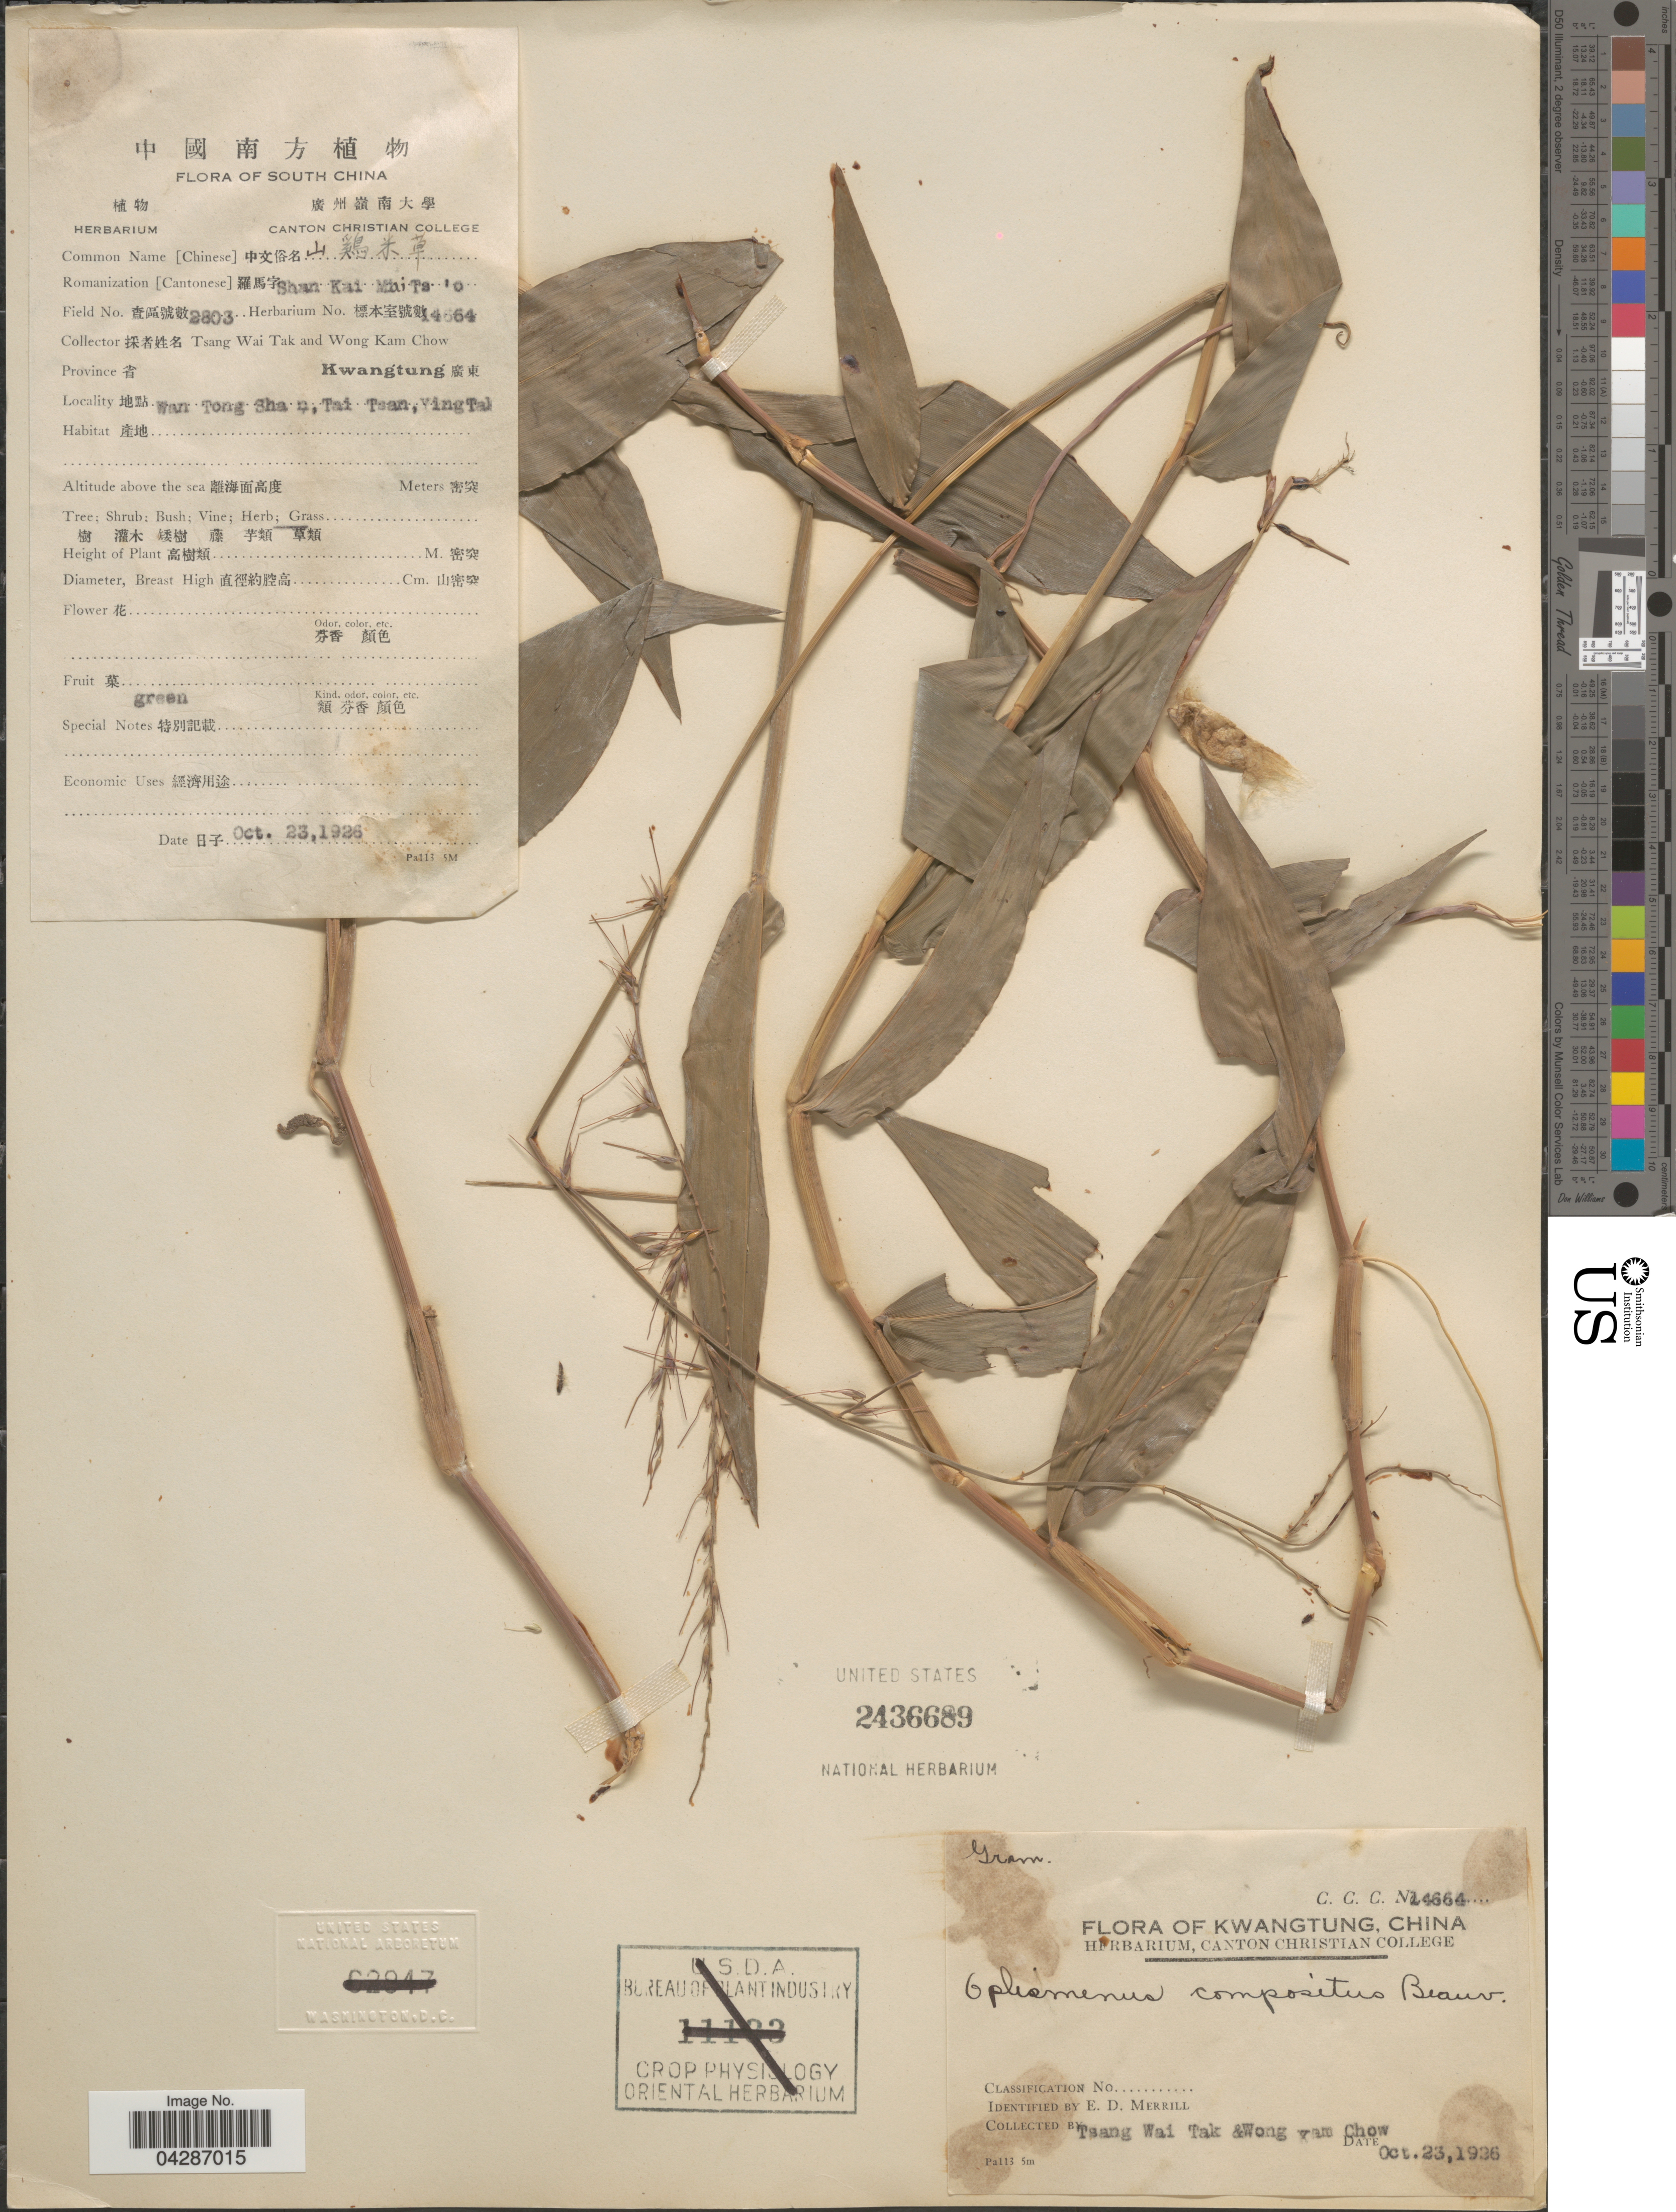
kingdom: Plantae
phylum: Tracheophyta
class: Liliopsida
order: Poales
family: Poaceae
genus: Oplismenus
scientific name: Oplismenus compositus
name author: (L.) P. Beauv.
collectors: W. T. Tsang & K. C. Wong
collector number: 14664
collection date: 1936-10-23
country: China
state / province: Guangdong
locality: Kwangtung. Wan Tong Shan, Tai Tsan, Ying Tak. X.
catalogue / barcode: US 2436689